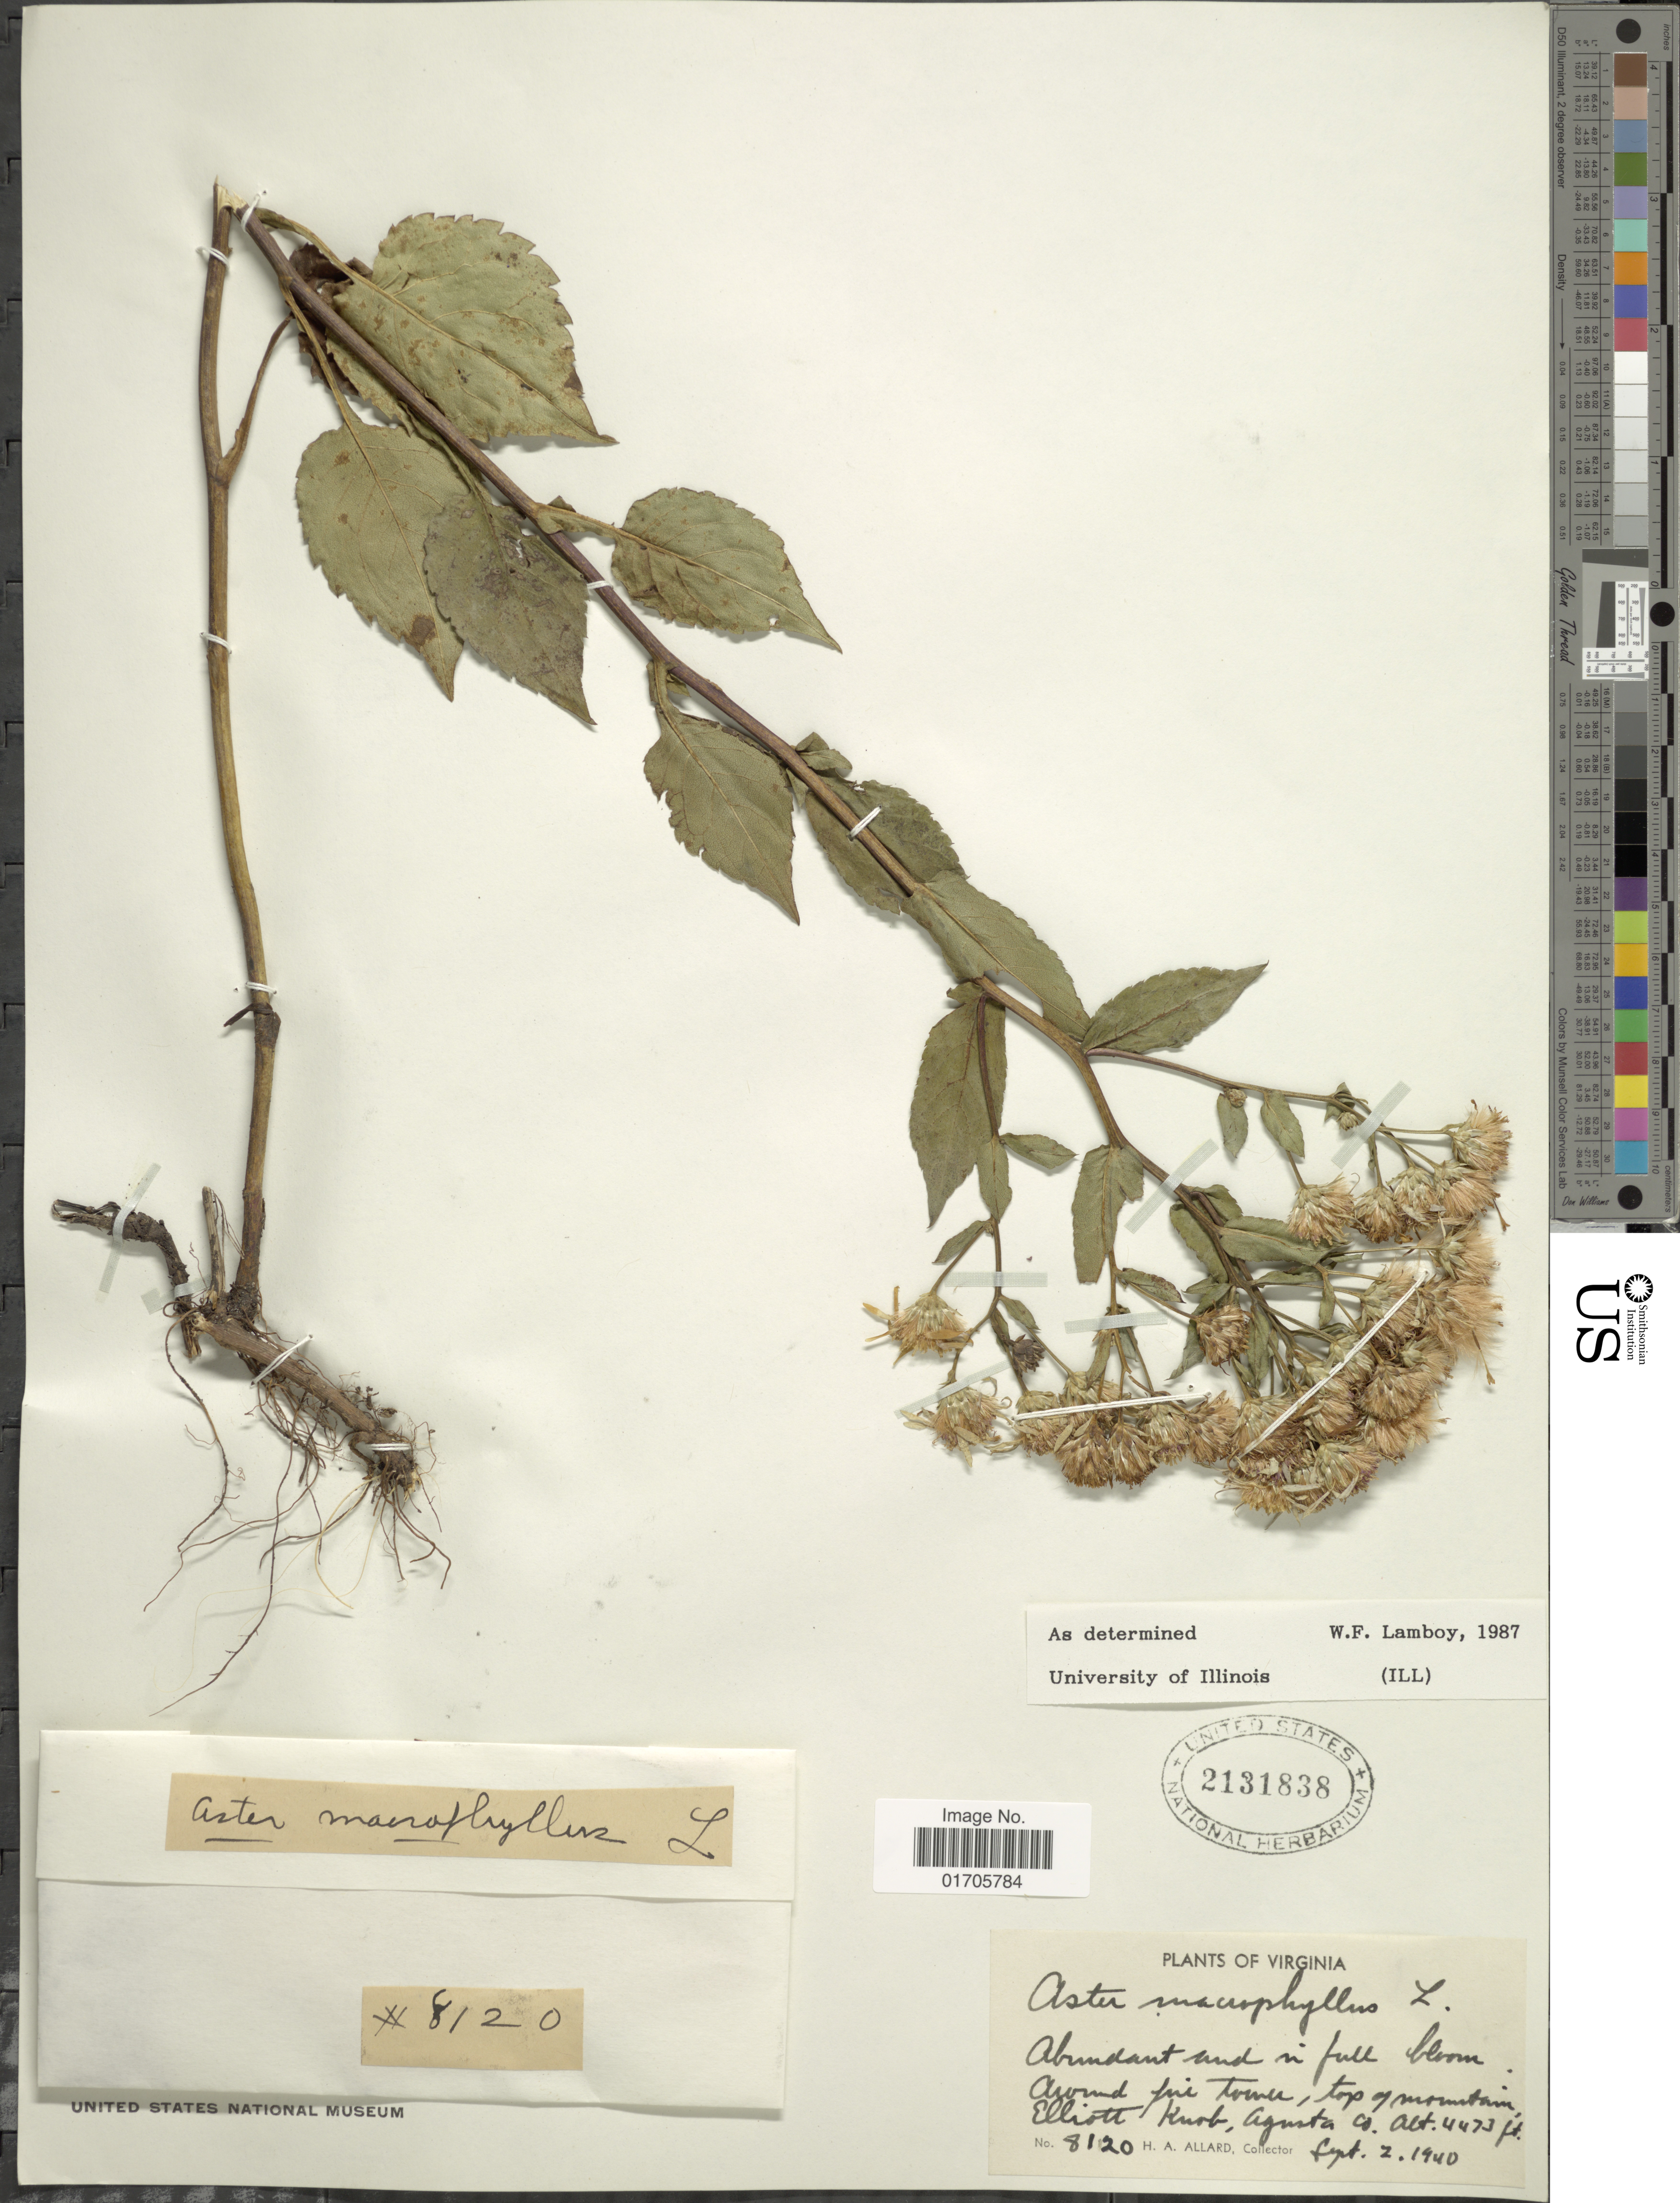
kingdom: Plantae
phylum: Tracheophyta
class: Magnoliopsida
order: Asterales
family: Asteraceae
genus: Eurybia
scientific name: Eurybia macrophylla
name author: (L.) Cass.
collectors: H. A. Allard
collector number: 8120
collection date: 1940-09-02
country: United States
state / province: Virginia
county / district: Augusta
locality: Virginia. Around pine tower, top of mountain, Elliot Knob, Agusta Co.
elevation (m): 1363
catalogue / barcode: US 2131838